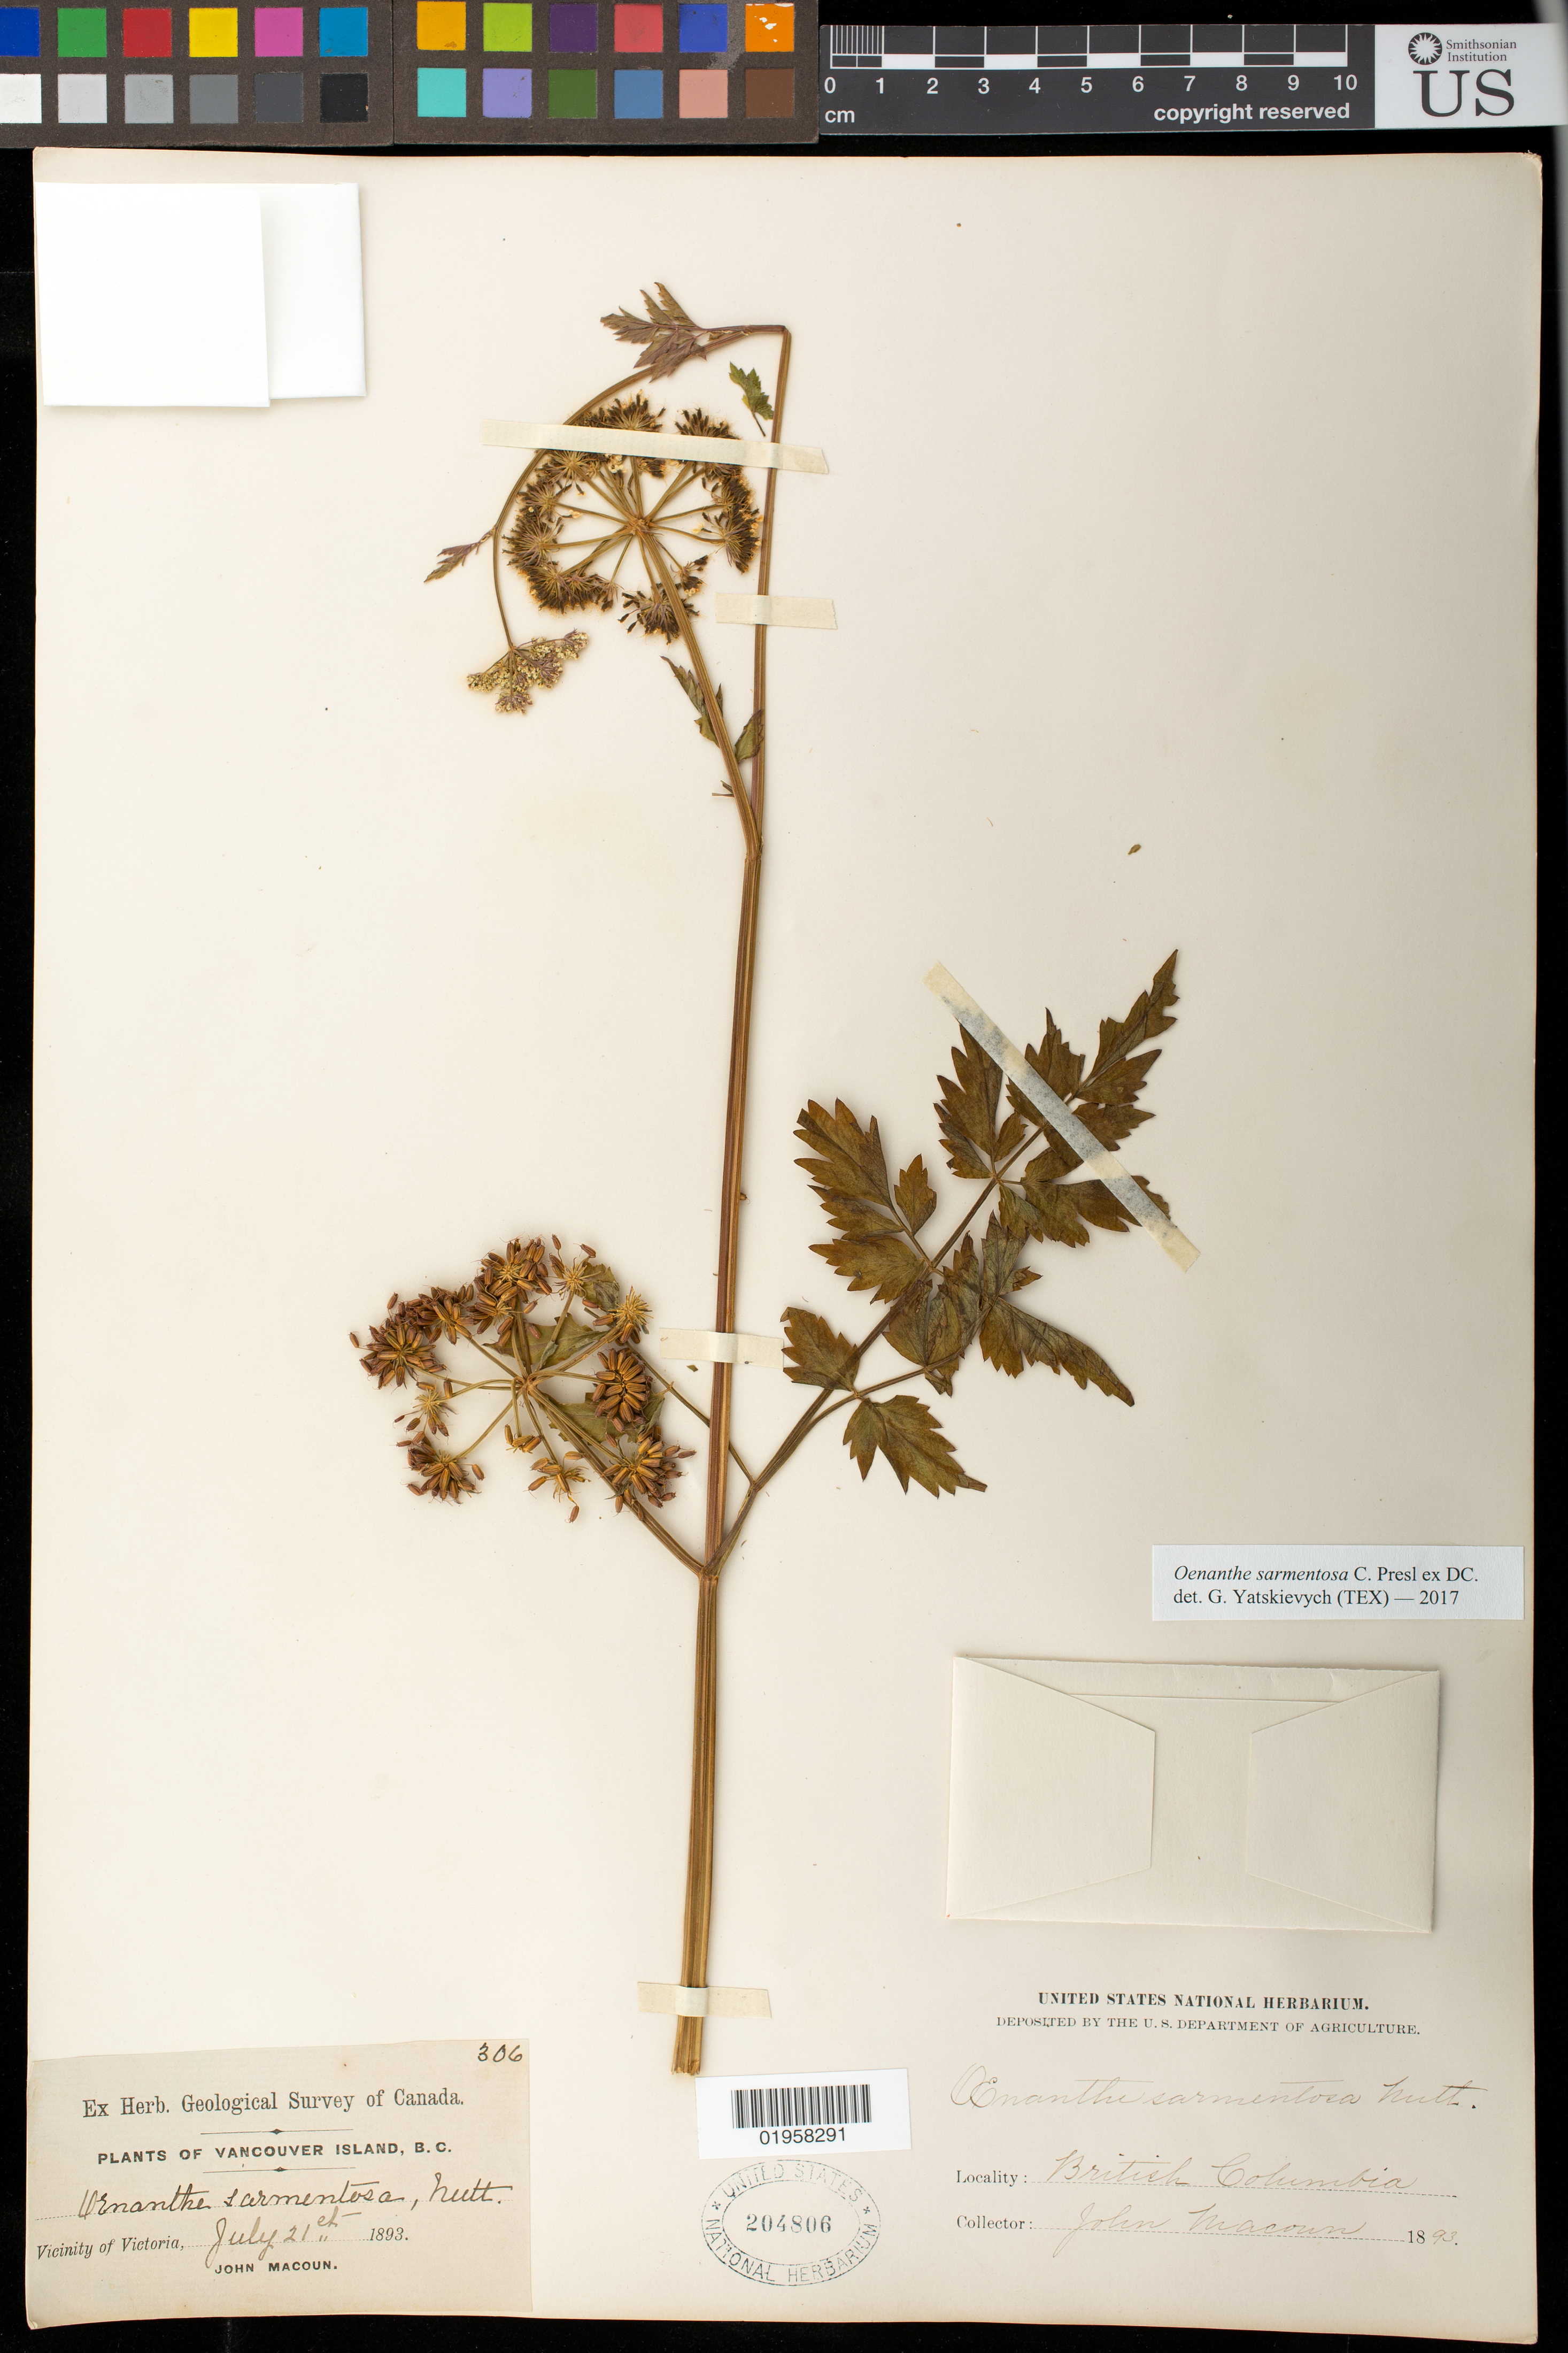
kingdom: Plantae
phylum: Tracheophyta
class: Magnoliopsida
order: Apiales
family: Apiaceae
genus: Oenanthe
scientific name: Oenanthe sarmentosa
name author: C. Presl ex DC.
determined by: Yatskievych, G. A.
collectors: J. Macoun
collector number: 306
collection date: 1893-07-21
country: Canada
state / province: British Columbia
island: Vancouver I.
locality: Victoria, vicinity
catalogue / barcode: US 204806